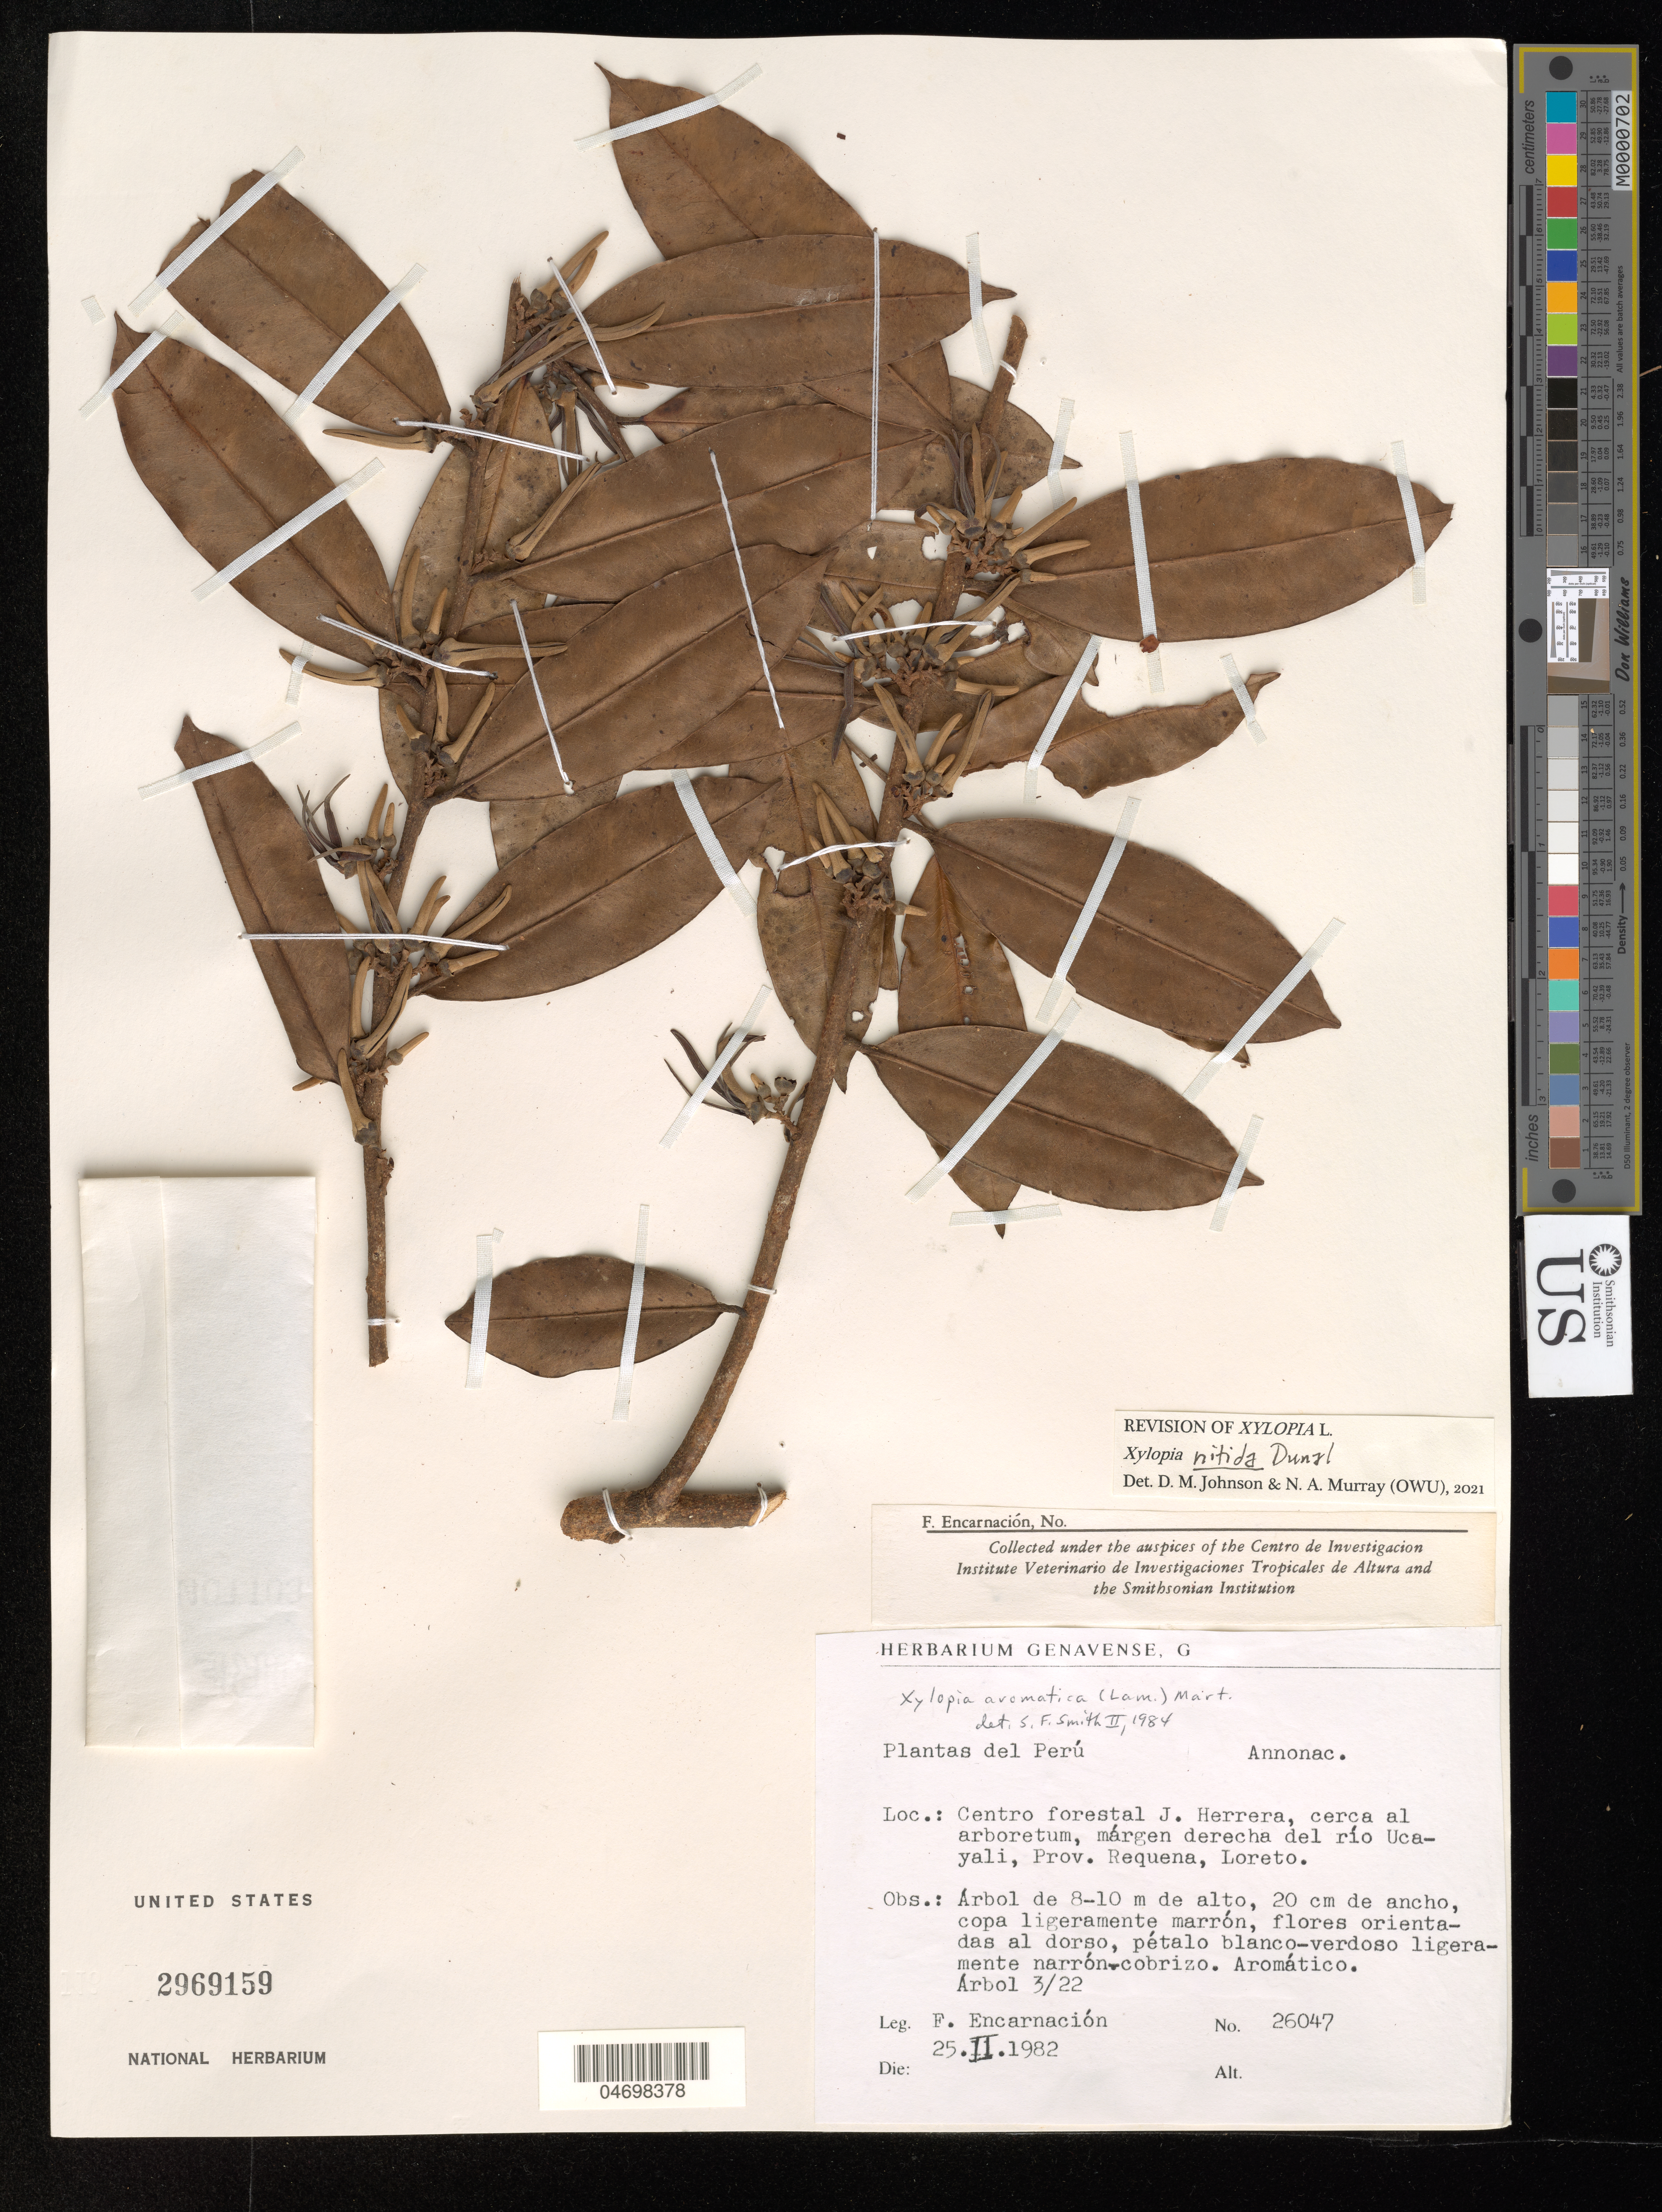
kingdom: Plantae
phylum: Tracheophyta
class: Magnoliopsida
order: Magnoliales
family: Annonaceae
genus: Xylopia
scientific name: Xylopia nitida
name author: Dunal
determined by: Johnson, D. M.; Murray, N. A.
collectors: F. Encarnación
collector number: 26047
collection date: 1982-02-25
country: Peru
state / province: Loreto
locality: Centro forestal J. Herrera, cerca al arboretum, margen derecha del rio Ucayali, Prov. Reguena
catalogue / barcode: US 2969159